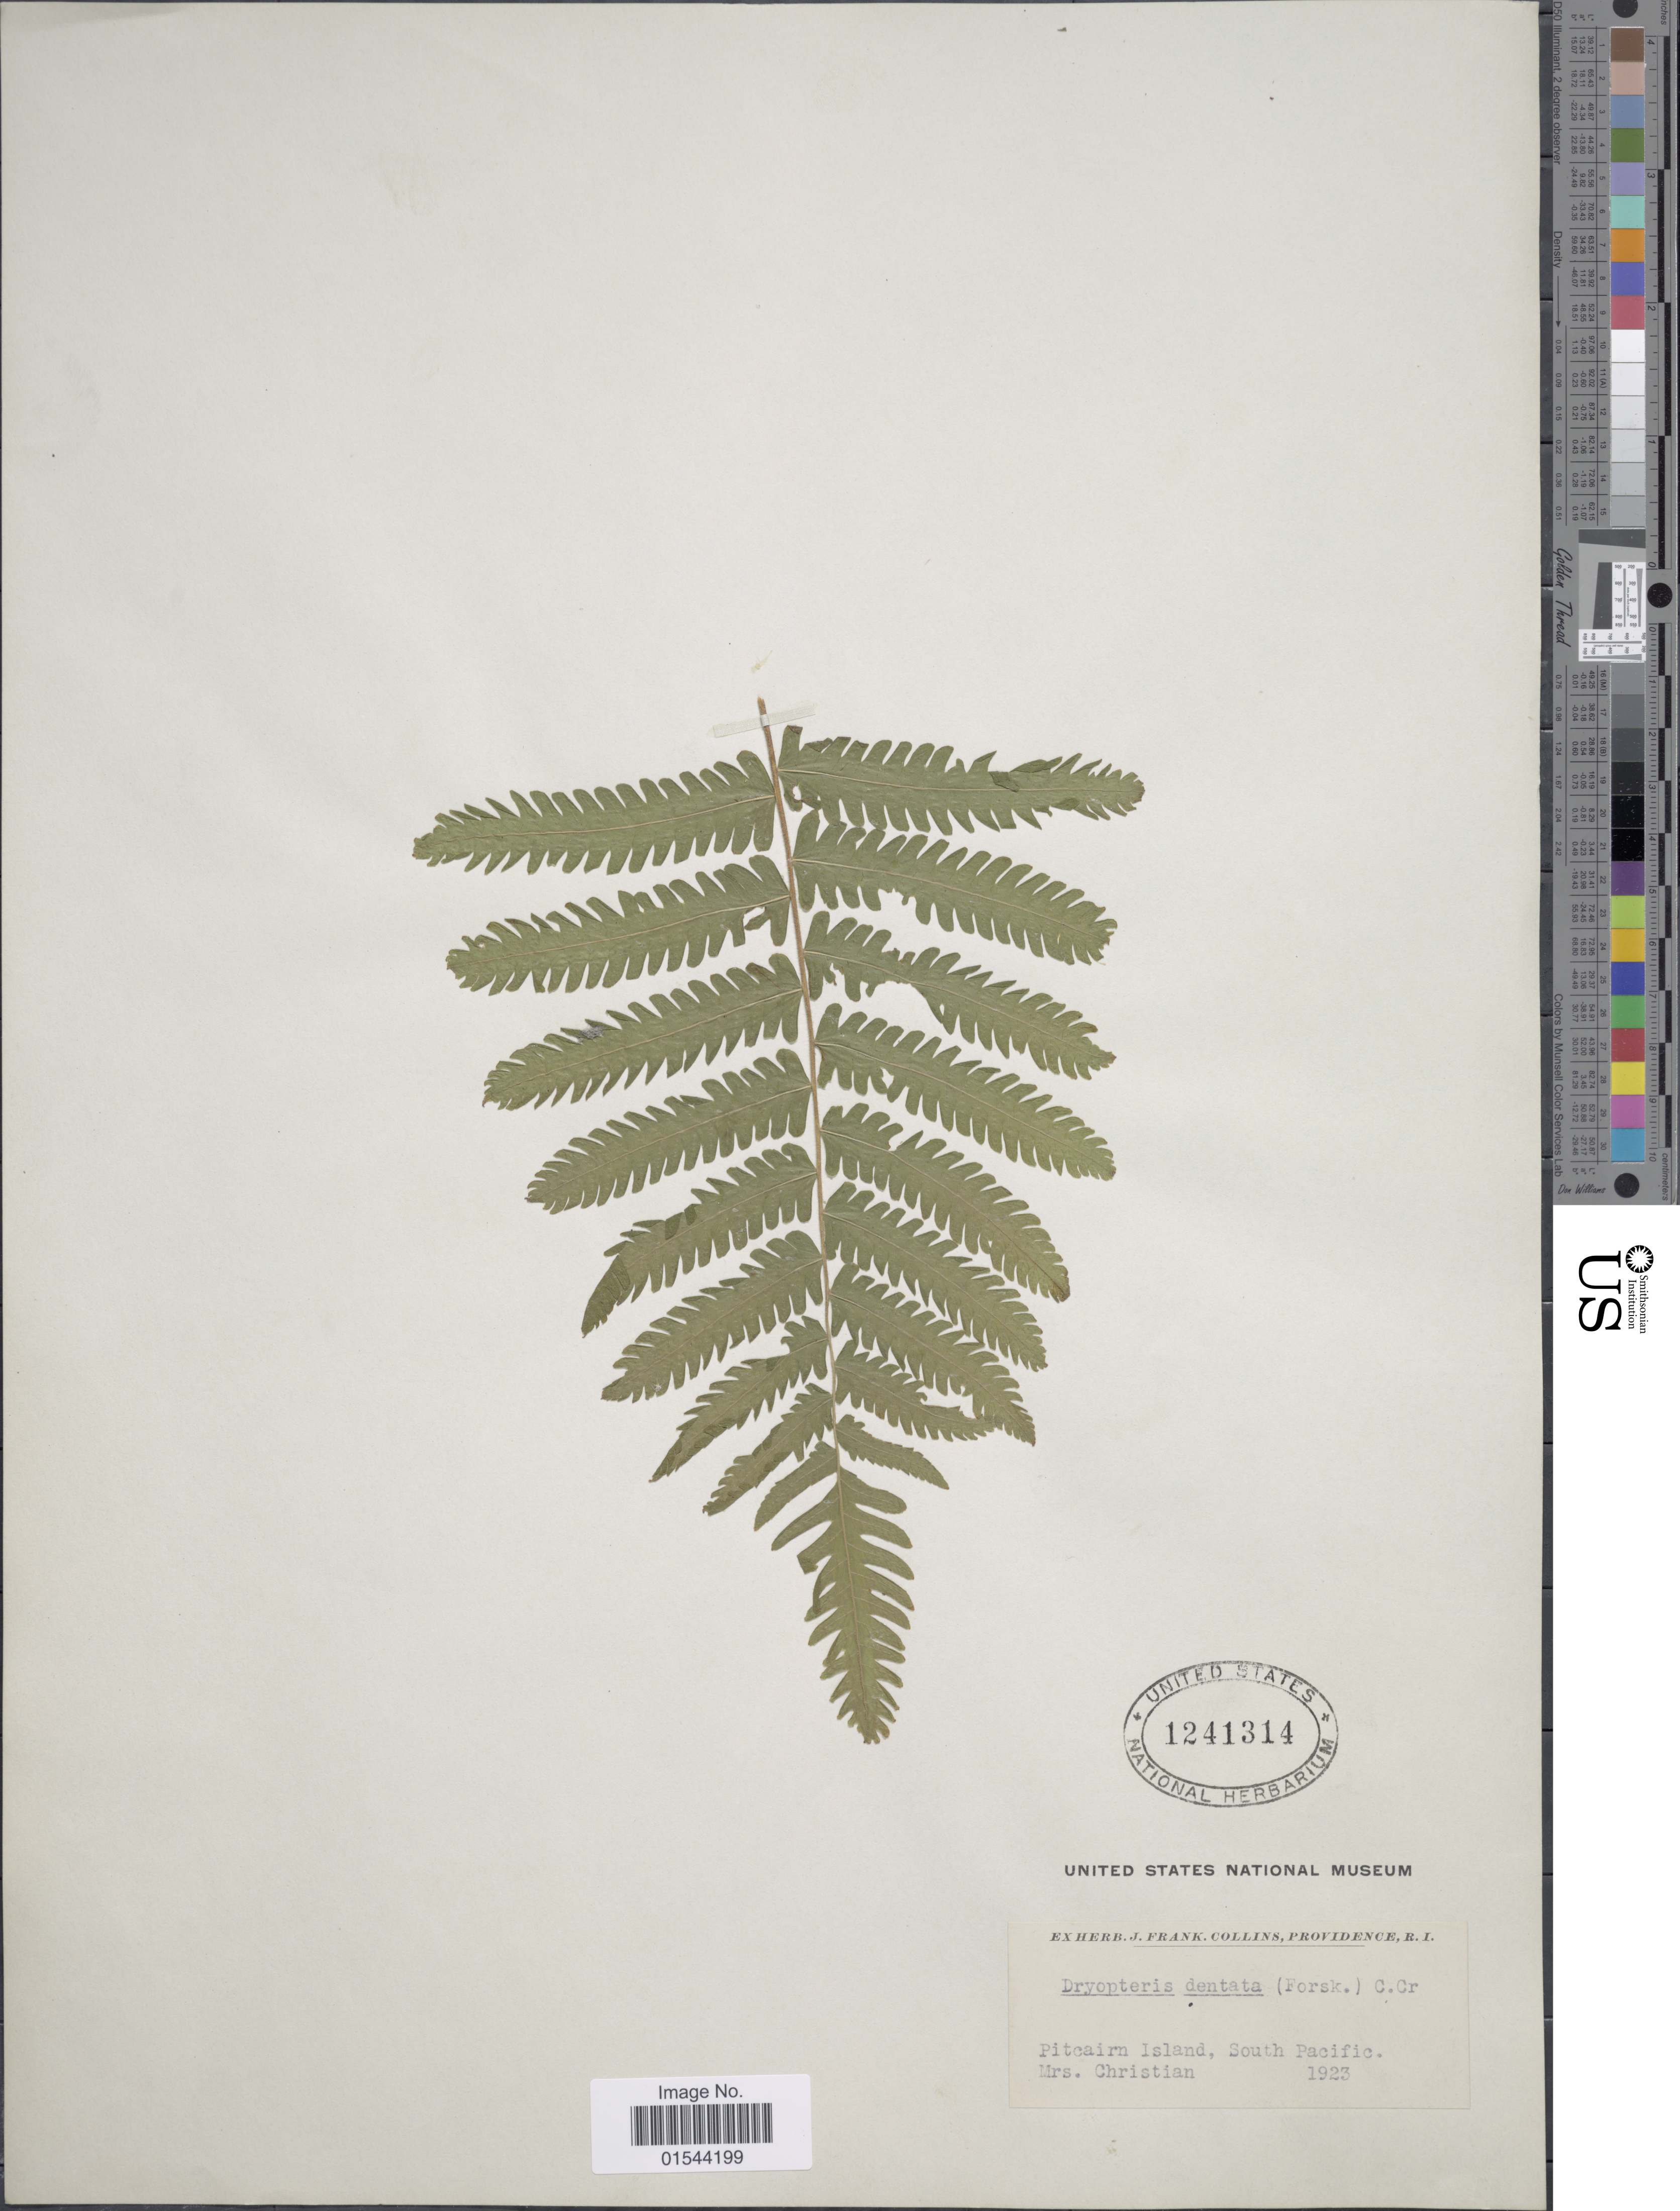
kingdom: Plantae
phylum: Tracheophyta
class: Polypodiopsida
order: Polypodiales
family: Thelypteridaceae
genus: Christella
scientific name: Christella parasitica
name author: (L.) H. Lév.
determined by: Wagner, W. L., (BOT), Smithsonian Institution - National Museum of Natural History (UNITED STATES)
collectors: Christian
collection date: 1923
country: Pitcairn Islands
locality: South Pacific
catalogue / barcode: US 1241314